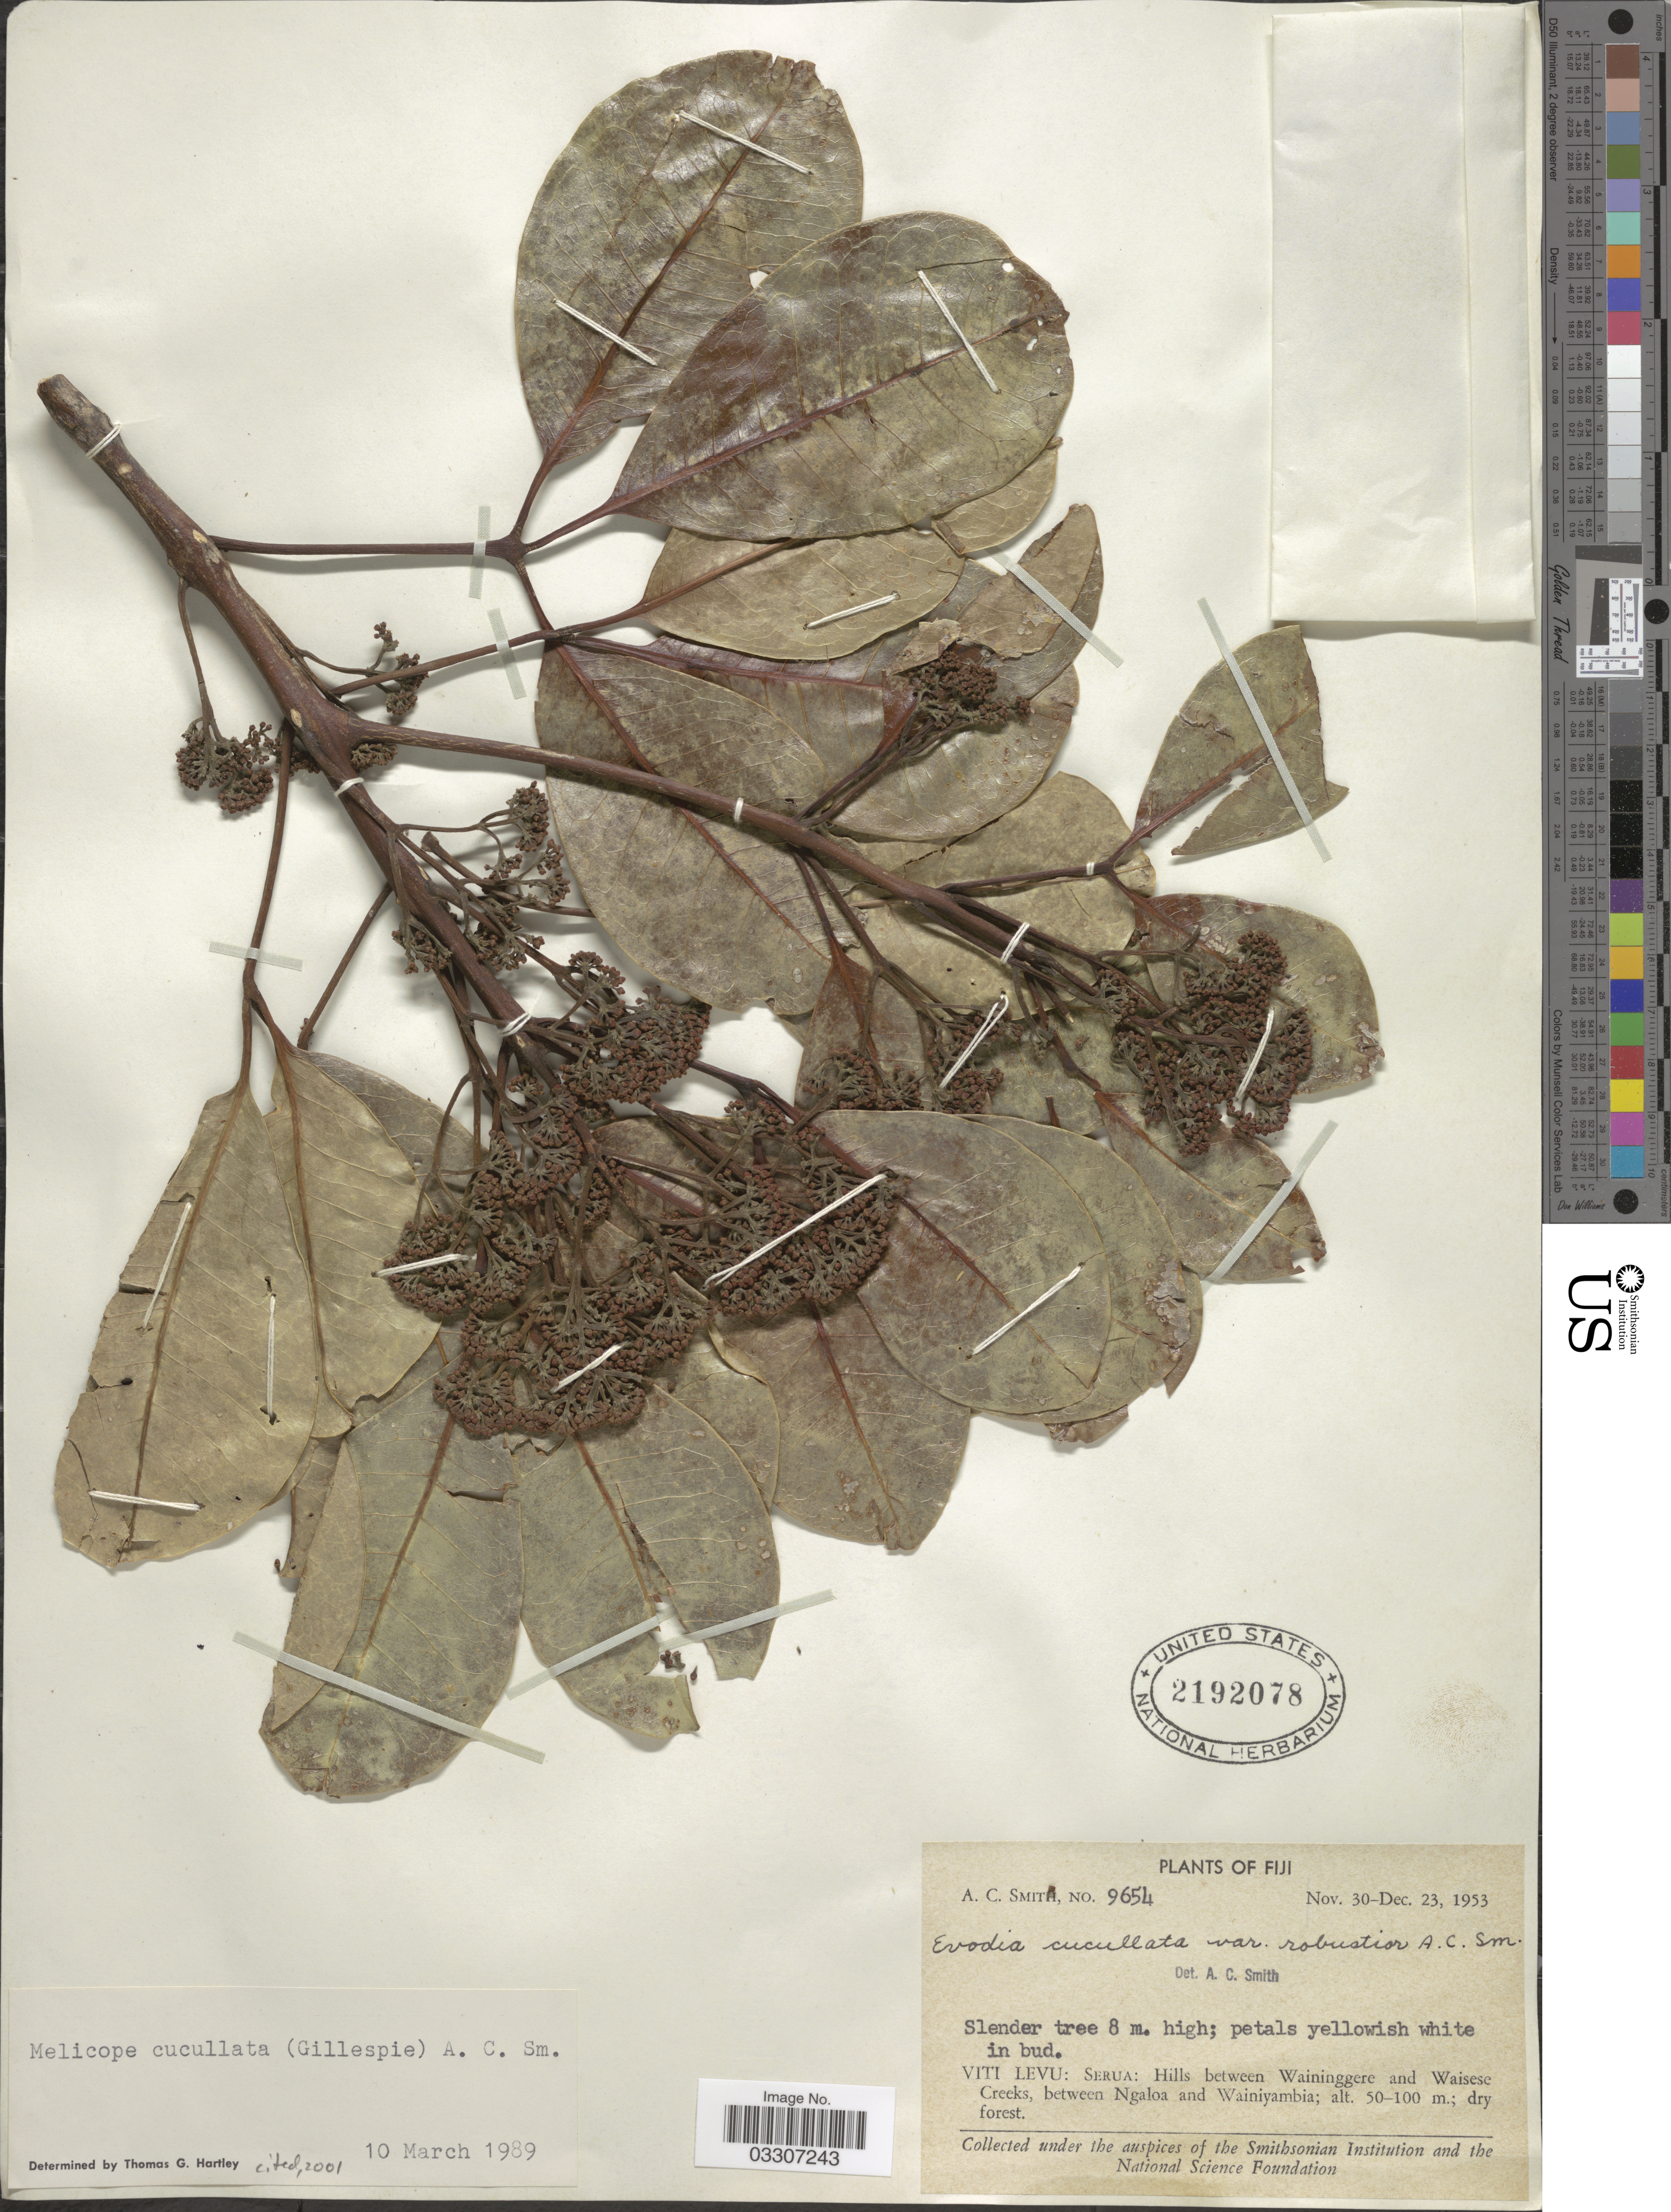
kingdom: Plantae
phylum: Tracheophyta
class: Magnoliopsida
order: Sapindales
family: Rutaceae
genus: Melicope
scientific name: Melicope cucullata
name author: (Gillespie) A.C. Sm.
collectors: A. C. Smith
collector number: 9654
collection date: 1953-11-30/1953-12-23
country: Fiji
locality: Viti Levu: Serua: Hills between Waininggere and Waisese Creeks, between Ngaloa and Wainiyambia.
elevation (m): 50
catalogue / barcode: US 2192078